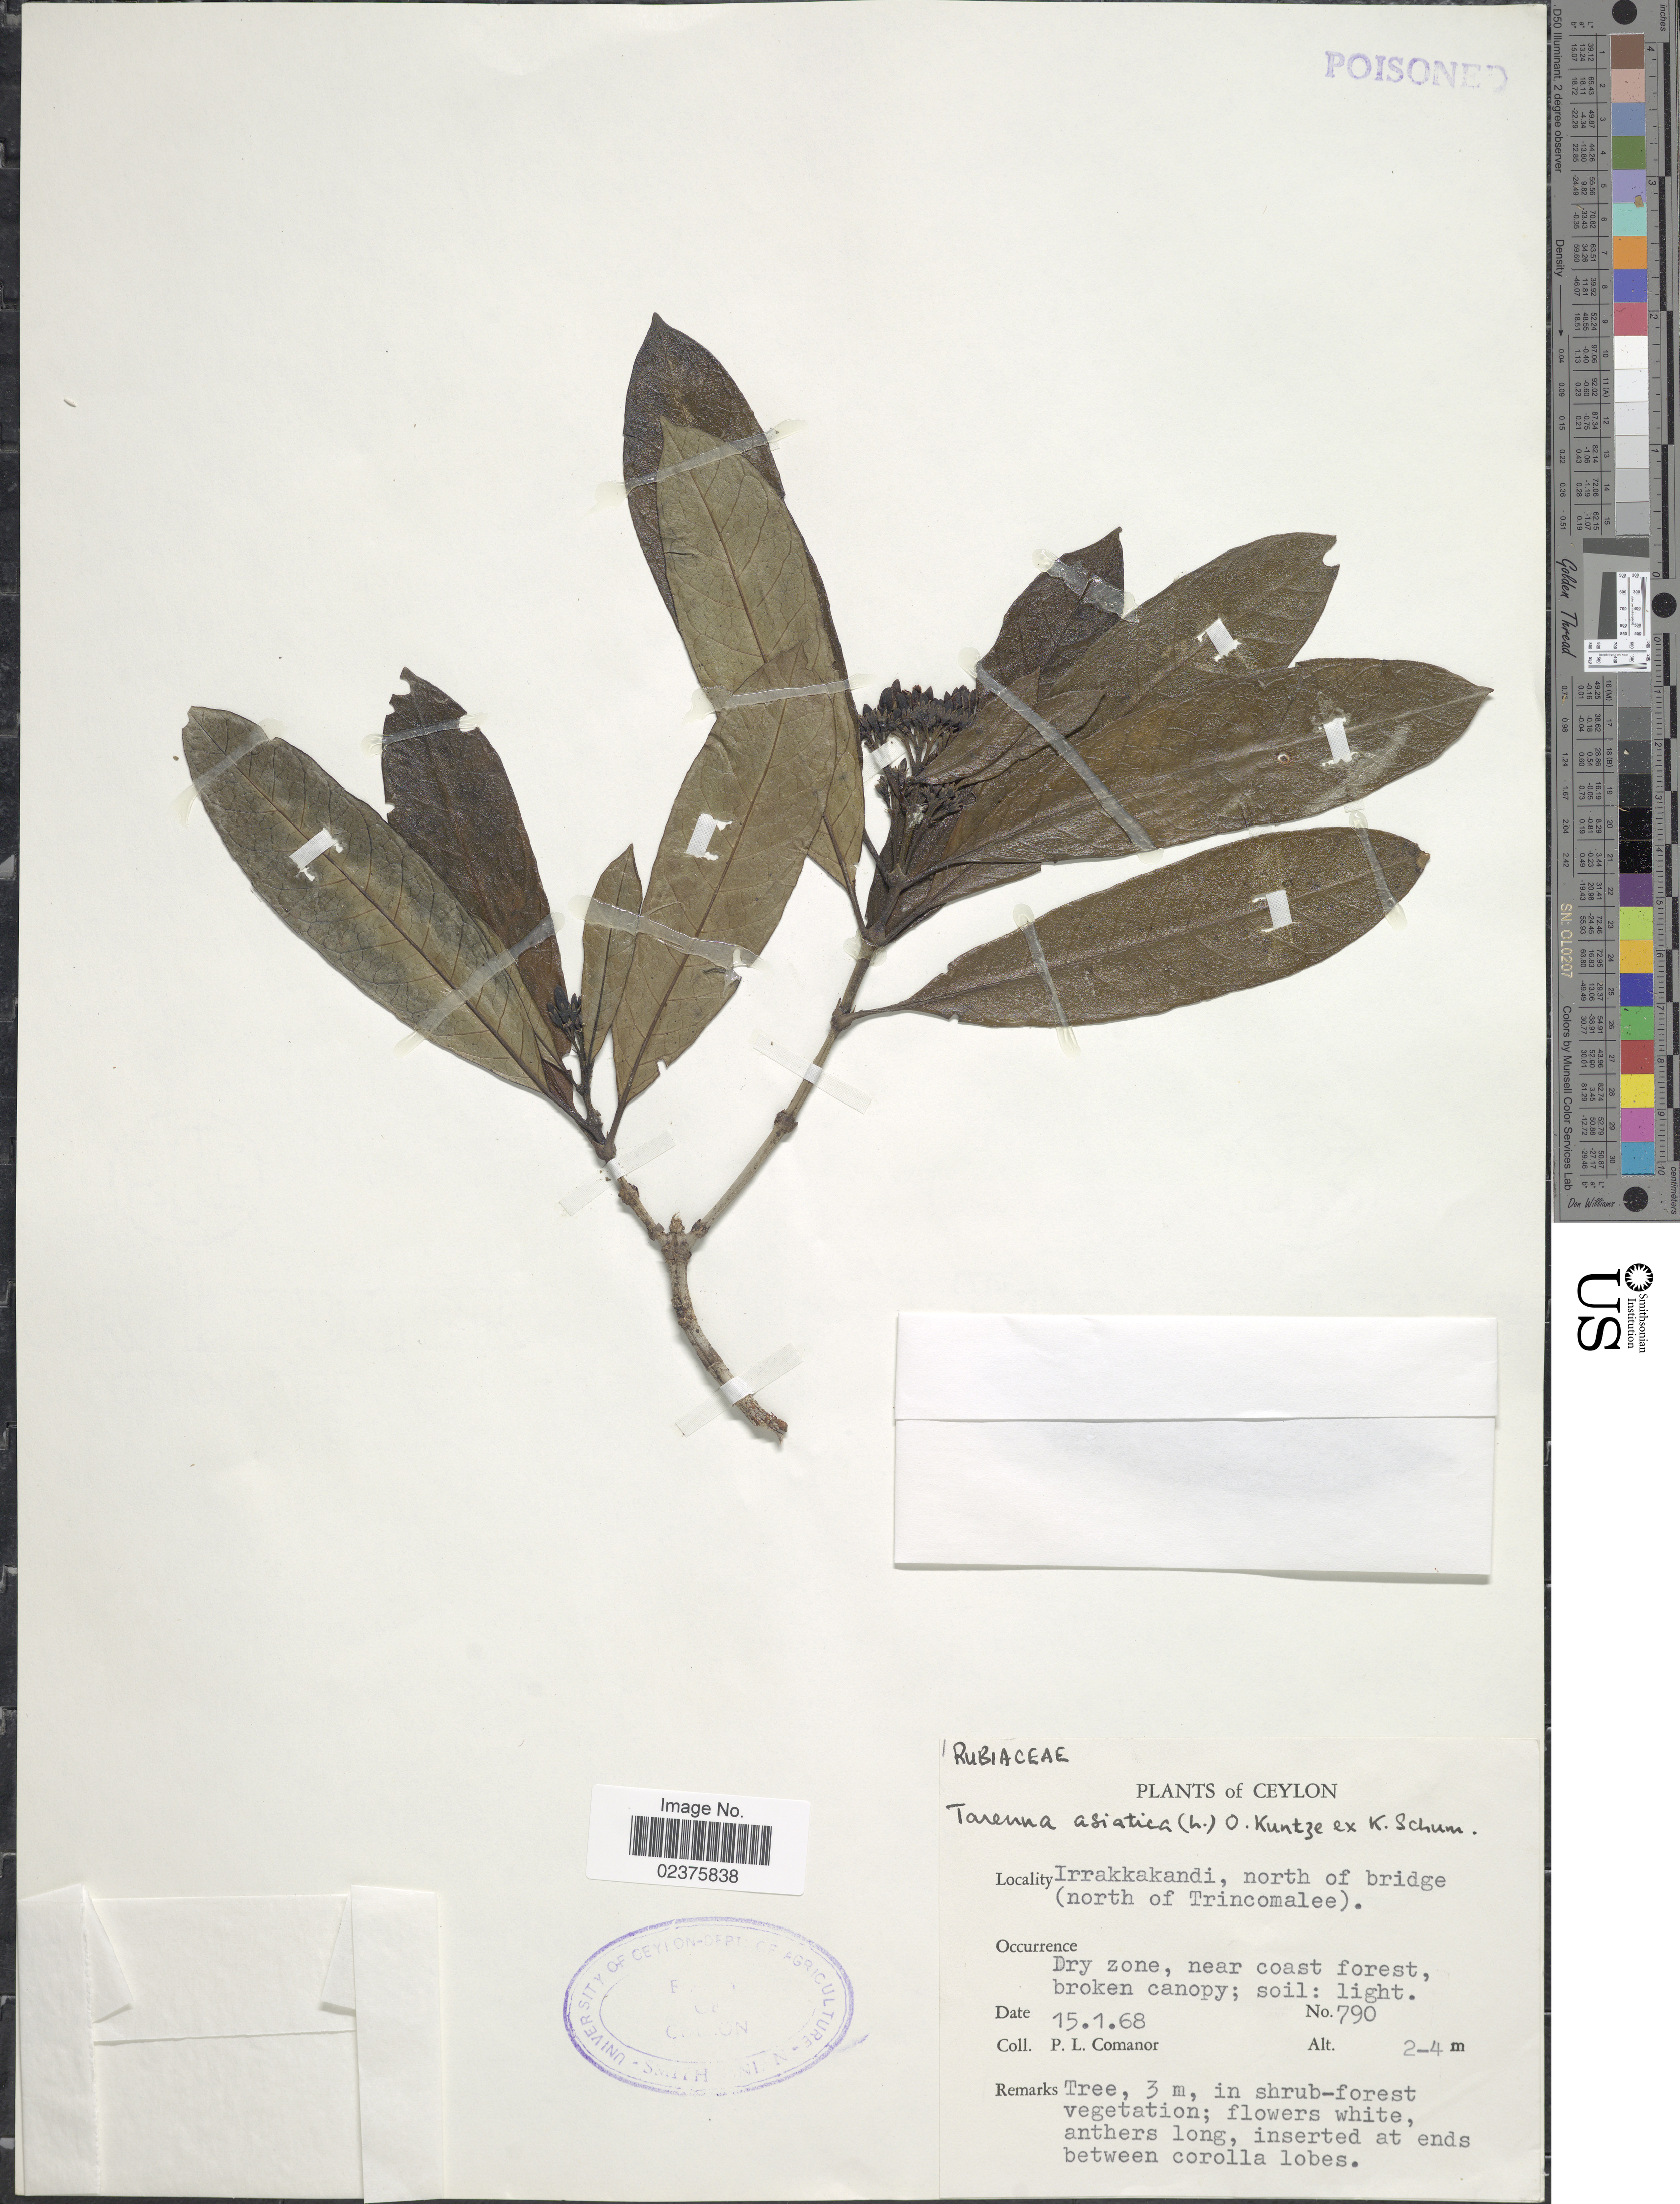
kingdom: Plantae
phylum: Tracheophyta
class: Magnoliopsida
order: Gentianales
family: Rubiaceae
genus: Tarenna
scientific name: Tarenna asiatica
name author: (L.) Kuntze ex K. Schum.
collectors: P. Comanor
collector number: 790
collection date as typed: Transcribed d/m/y: 15/1/68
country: Sri Lanka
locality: Ceylon, Irrakkakandi, north of bridge (north of Trincomalee), dry zone, near coast forest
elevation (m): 2